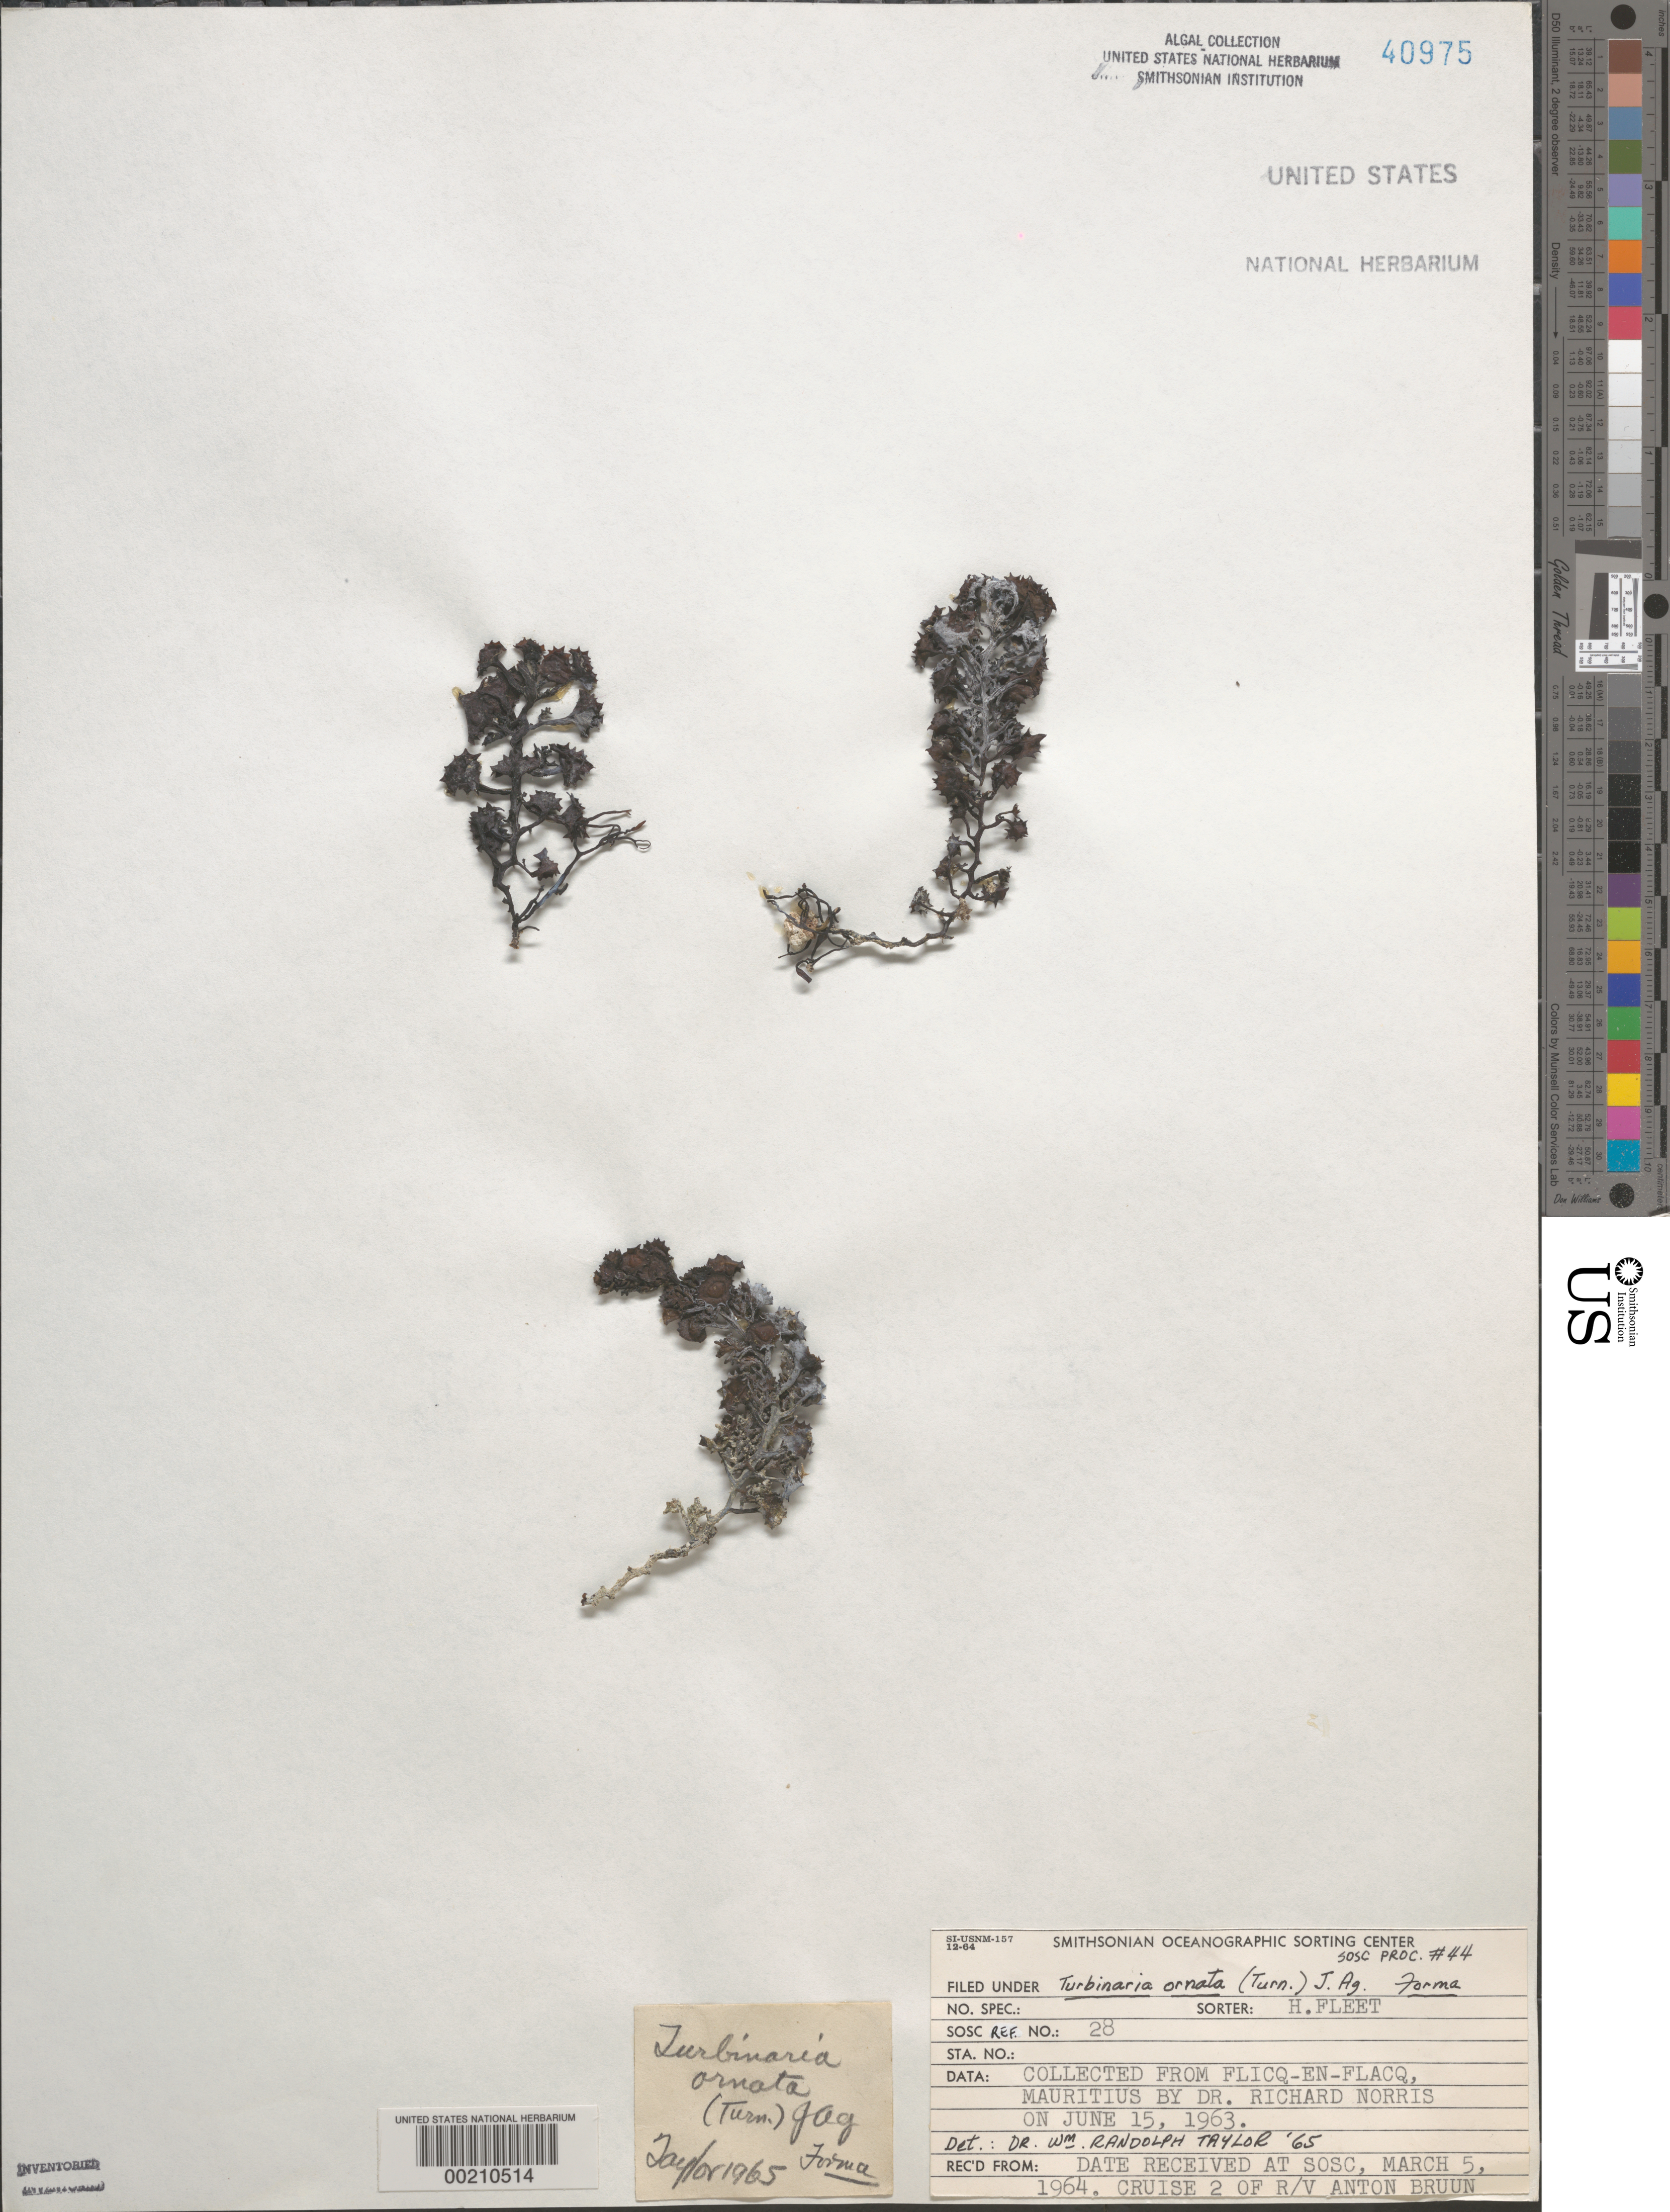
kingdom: Chromista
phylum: Ochrophyta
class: Phaeophyceae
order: Fucales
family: Sargassaceae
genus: Turbinaria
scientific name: Turbinaria ornata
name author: (Turner) J. Agardh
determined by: Taylor, William R.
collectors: R. E. Norris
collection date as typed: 15 Jun 1963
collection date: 1963-06-15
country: Mauritius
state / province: Black River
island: Mauritius Island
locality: Flic-en-Flacq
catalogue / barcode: US 40975